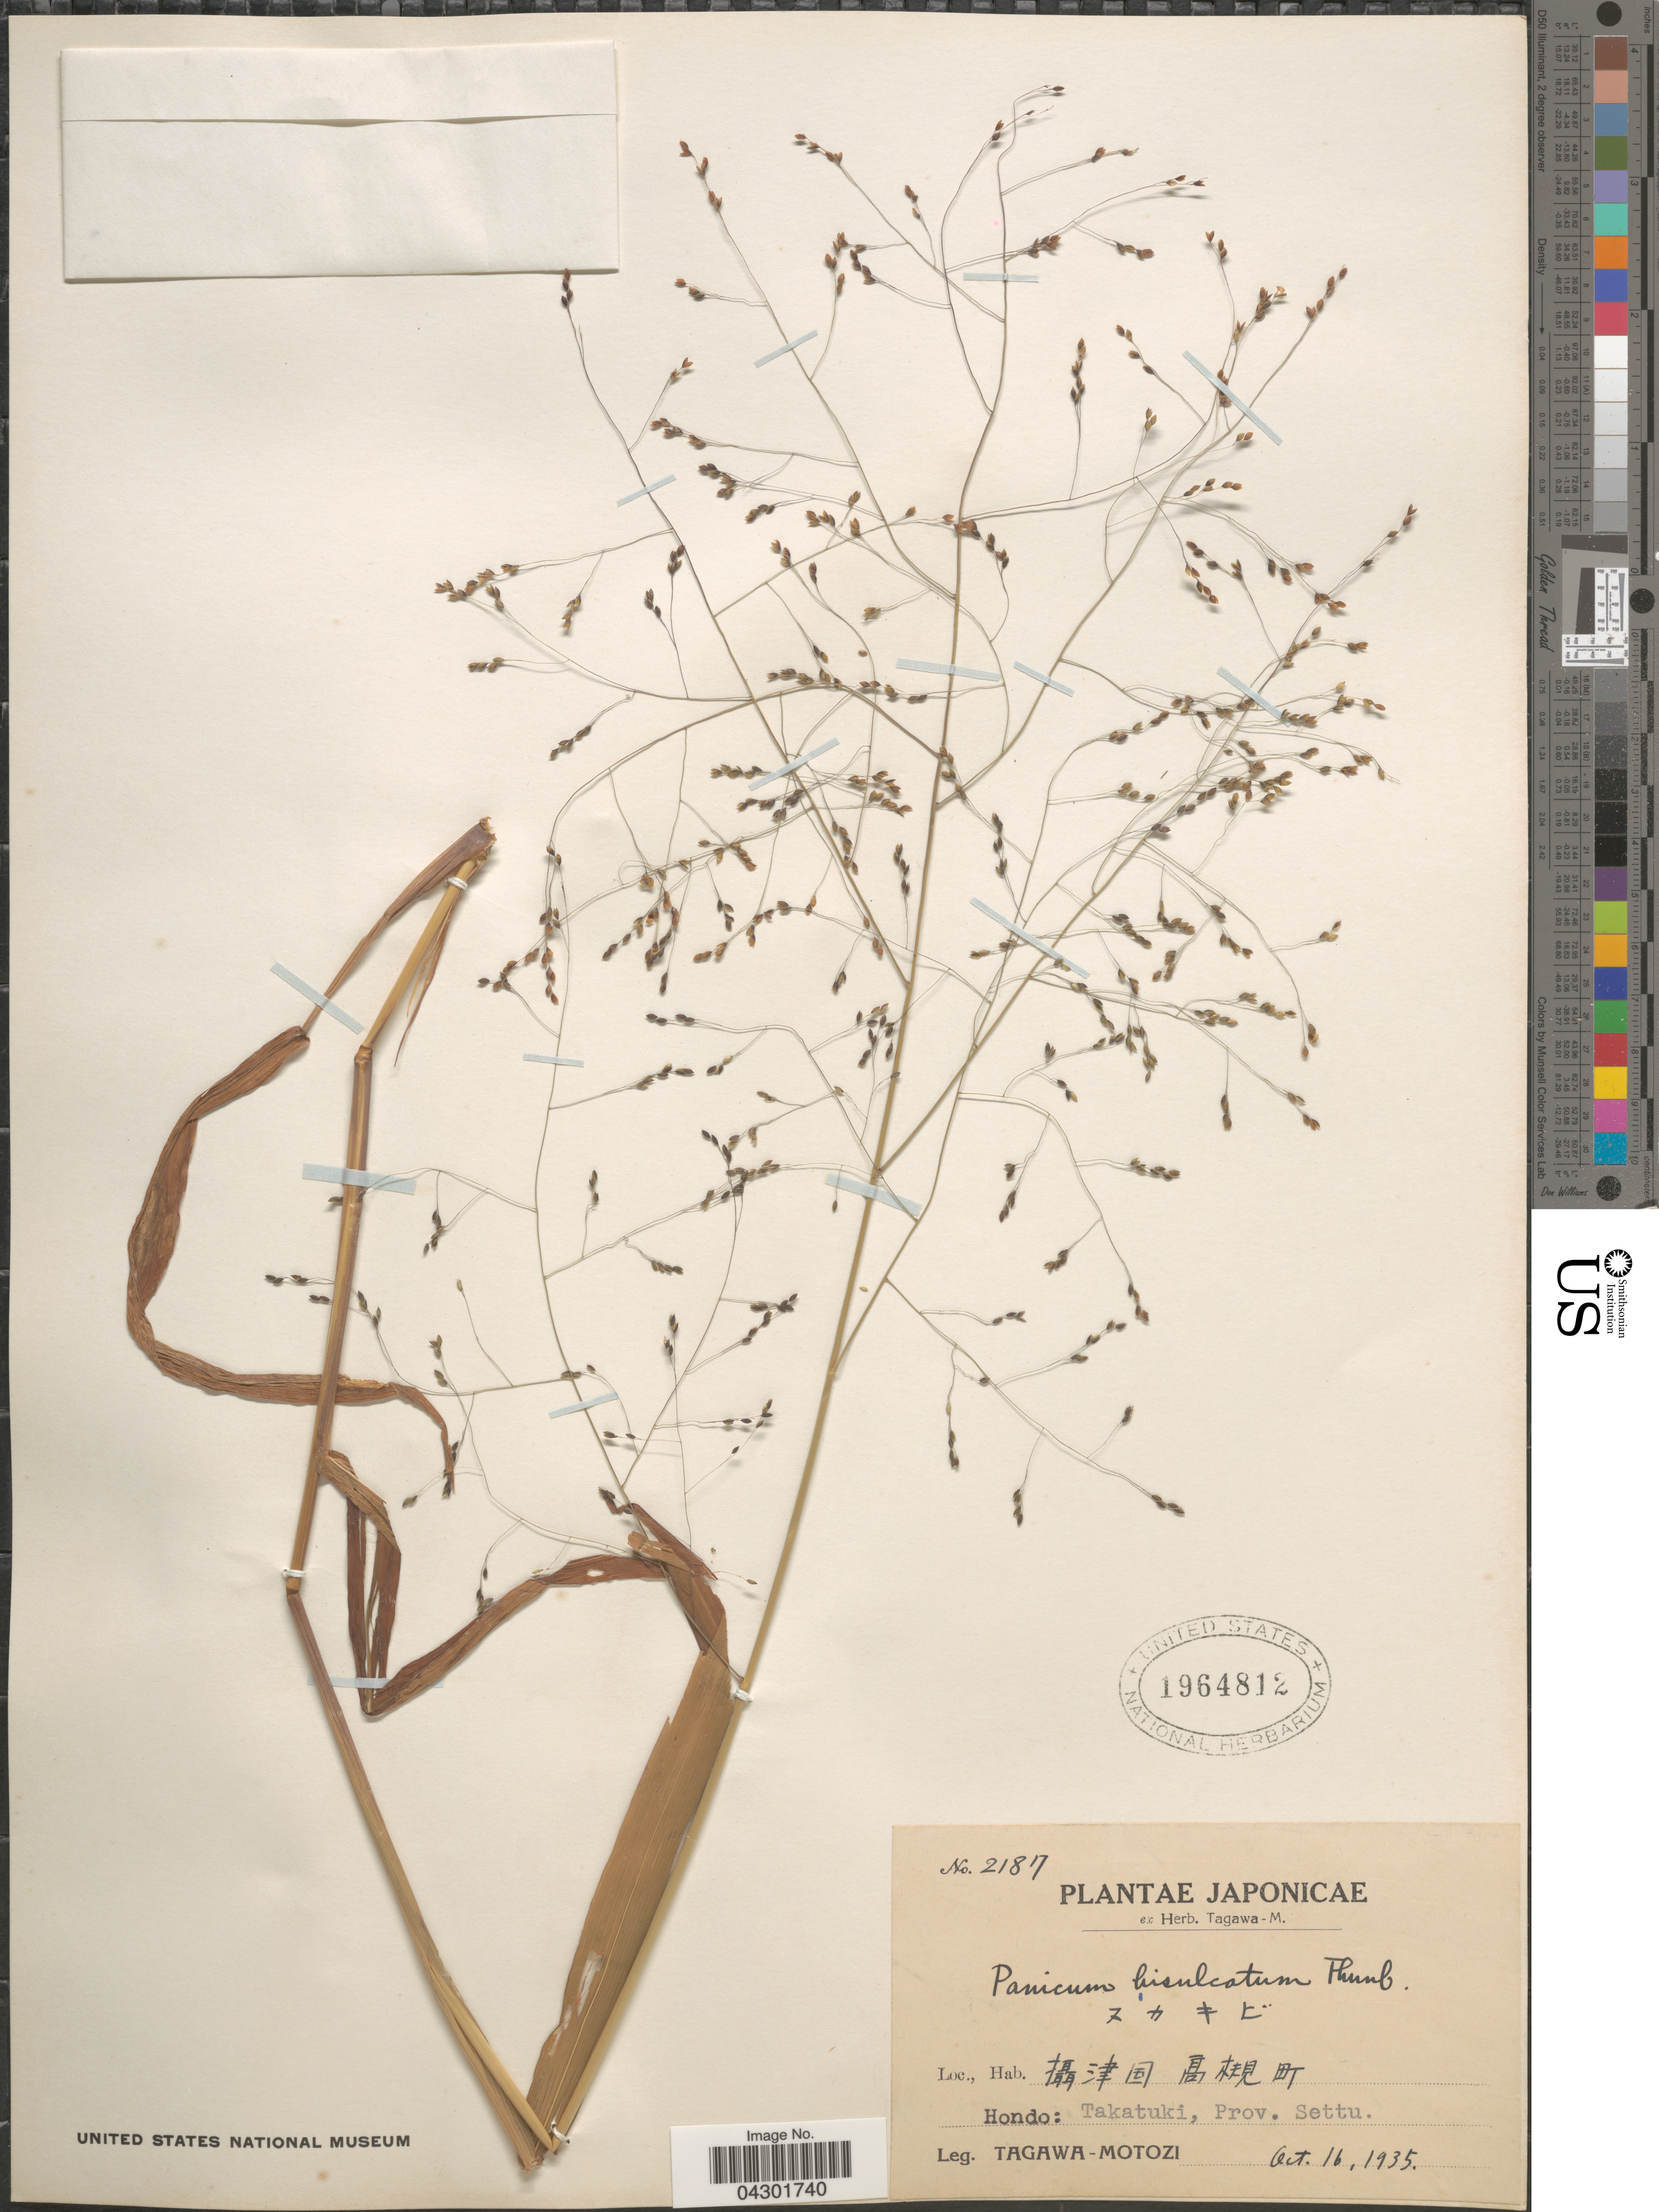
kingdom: Plantae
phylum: Tracheophyta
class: Liliopsida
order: Poales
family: Poaceae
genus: Panicum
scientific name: Panicum bisulcatum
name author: Thunb.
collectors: M. Tagawa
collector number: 21817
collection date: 1935-10-16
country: Japan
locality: Japonicae. X. Takatuki, Prov. Settu.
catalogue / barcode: US 1964812